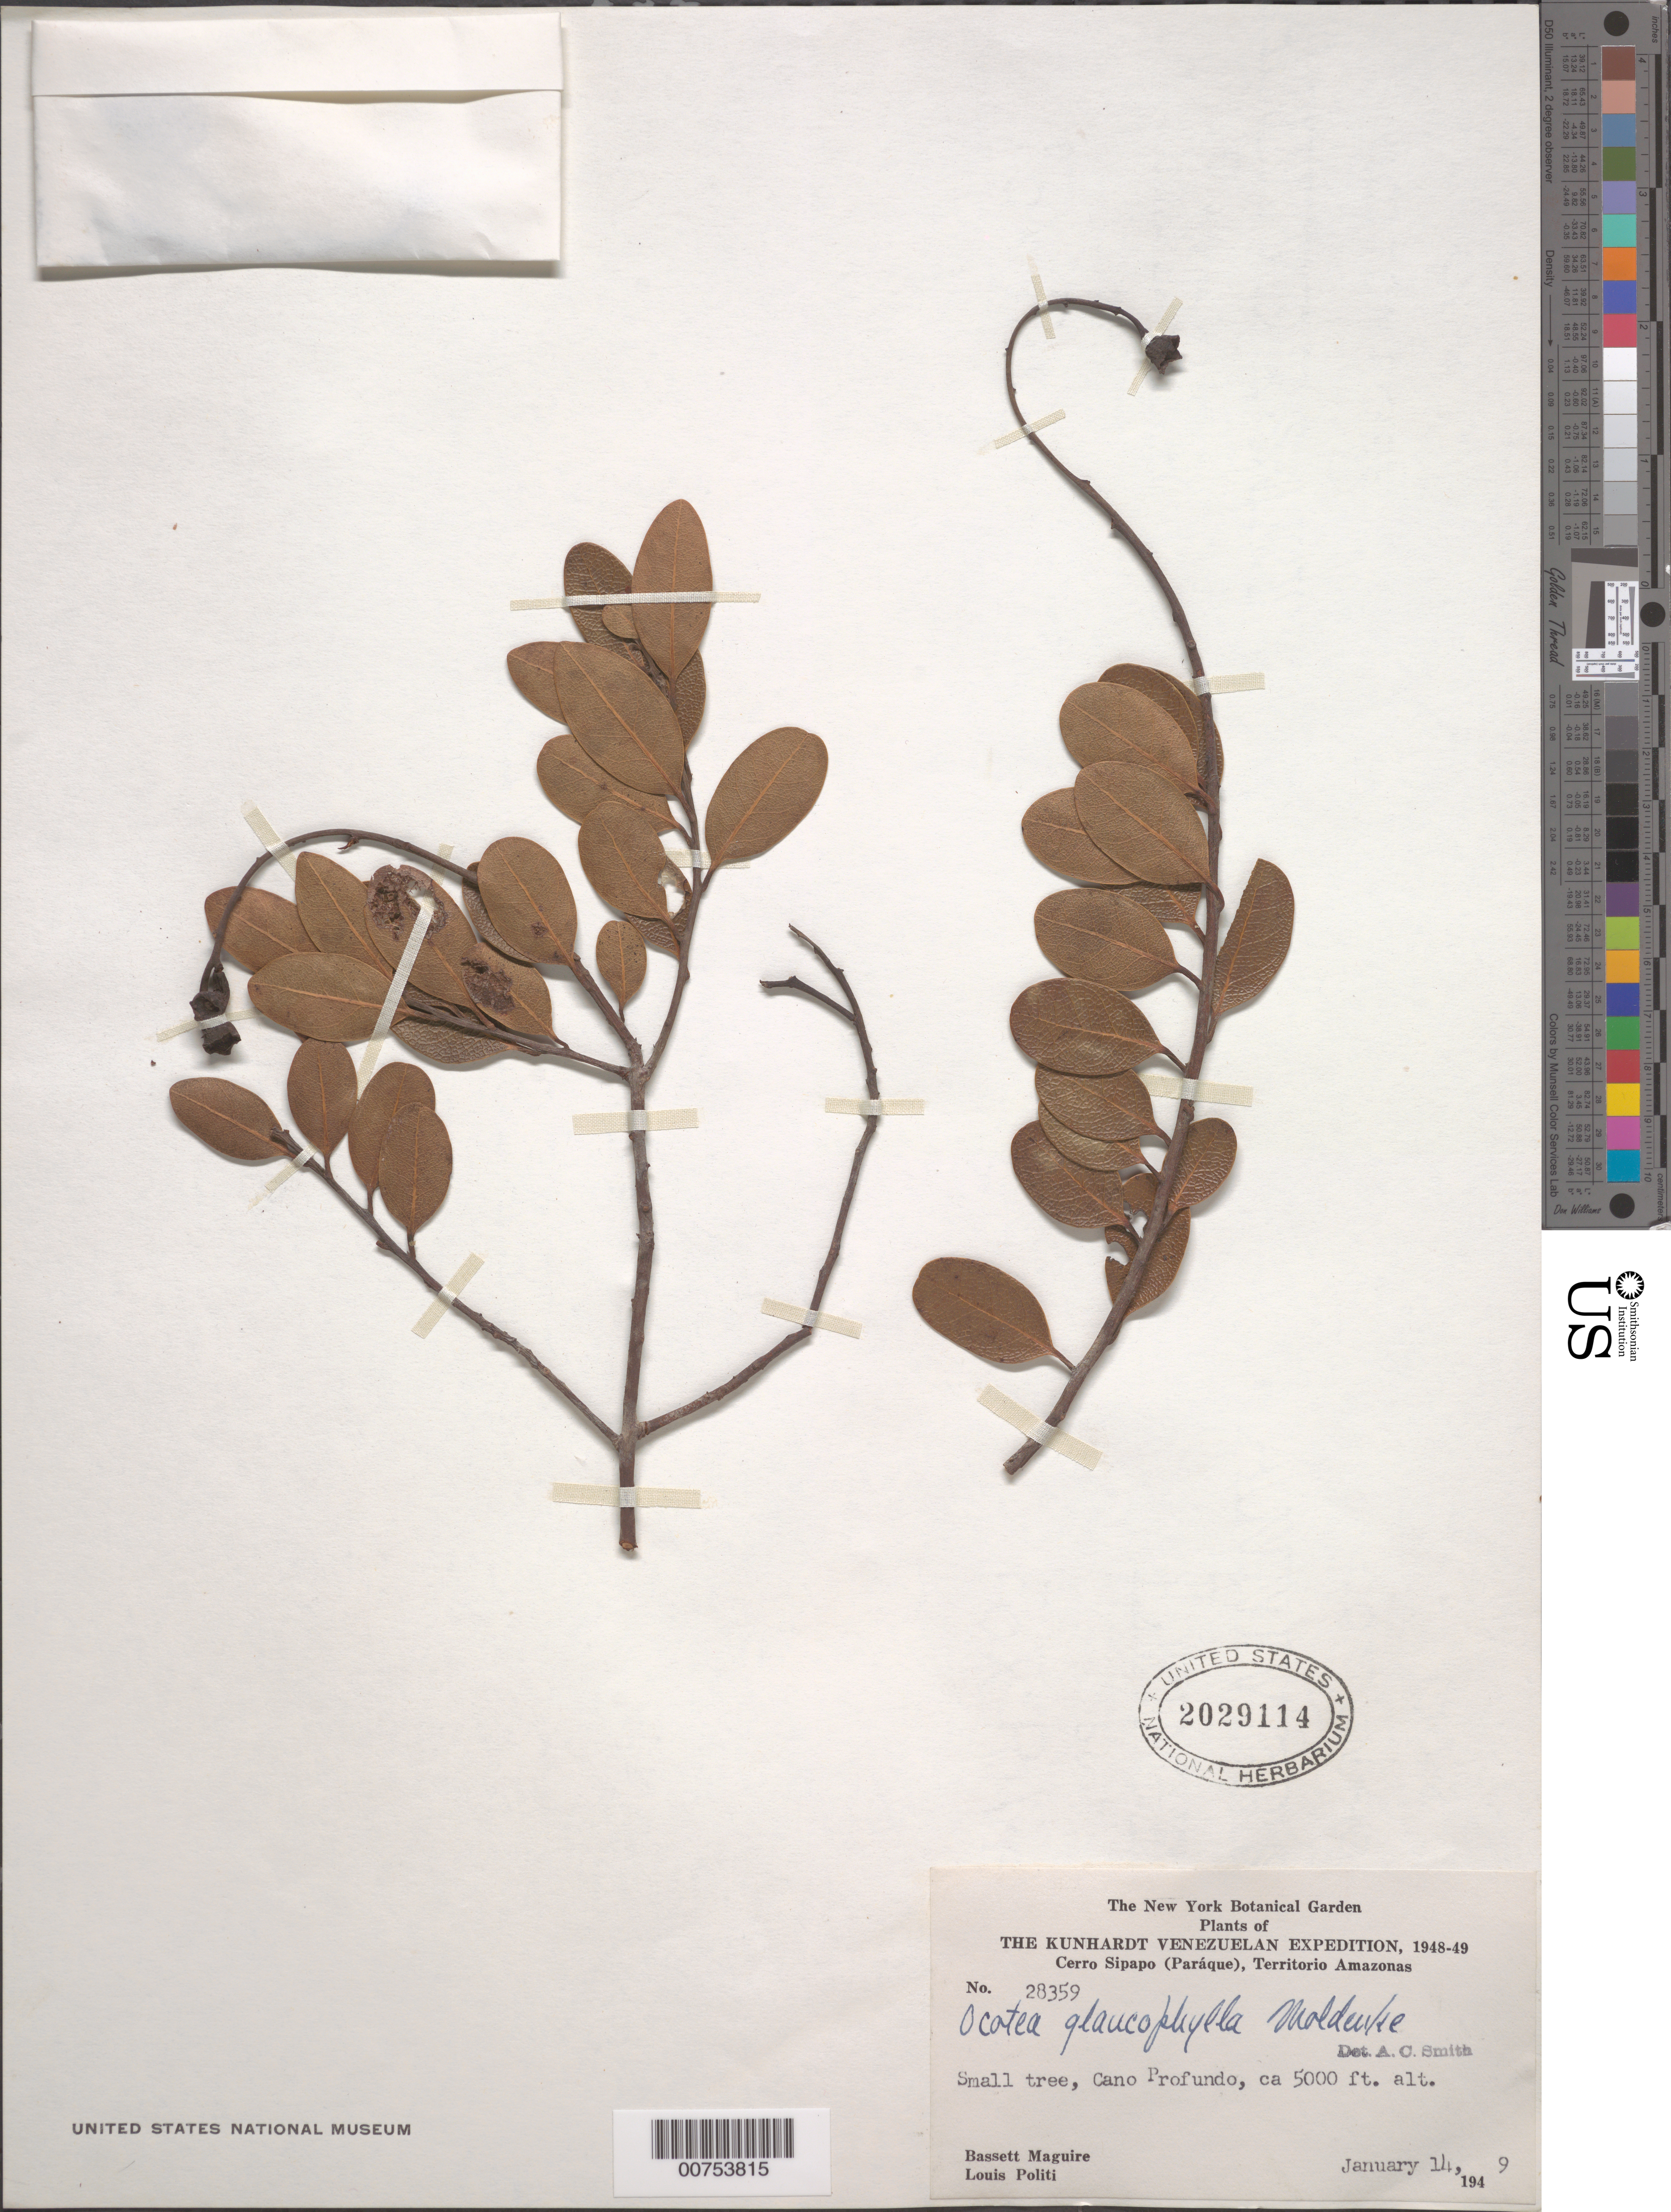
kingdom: Plantae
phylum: Tracheophyta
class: Magnoliopsida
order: Laurales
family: Lauraceae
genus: Ocotea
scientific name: Ocotea glaucophylla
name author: Moldenke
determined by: Smith, A. C.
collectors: B. Maguire & L. Politi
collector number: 28359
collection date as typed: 14-Jan-49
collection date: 1949-01-14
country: Venezuela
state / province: Amazonas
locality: Cerro Sipapo (Paráque), Caño Profundo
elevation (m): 1524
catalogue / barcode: US 2029114